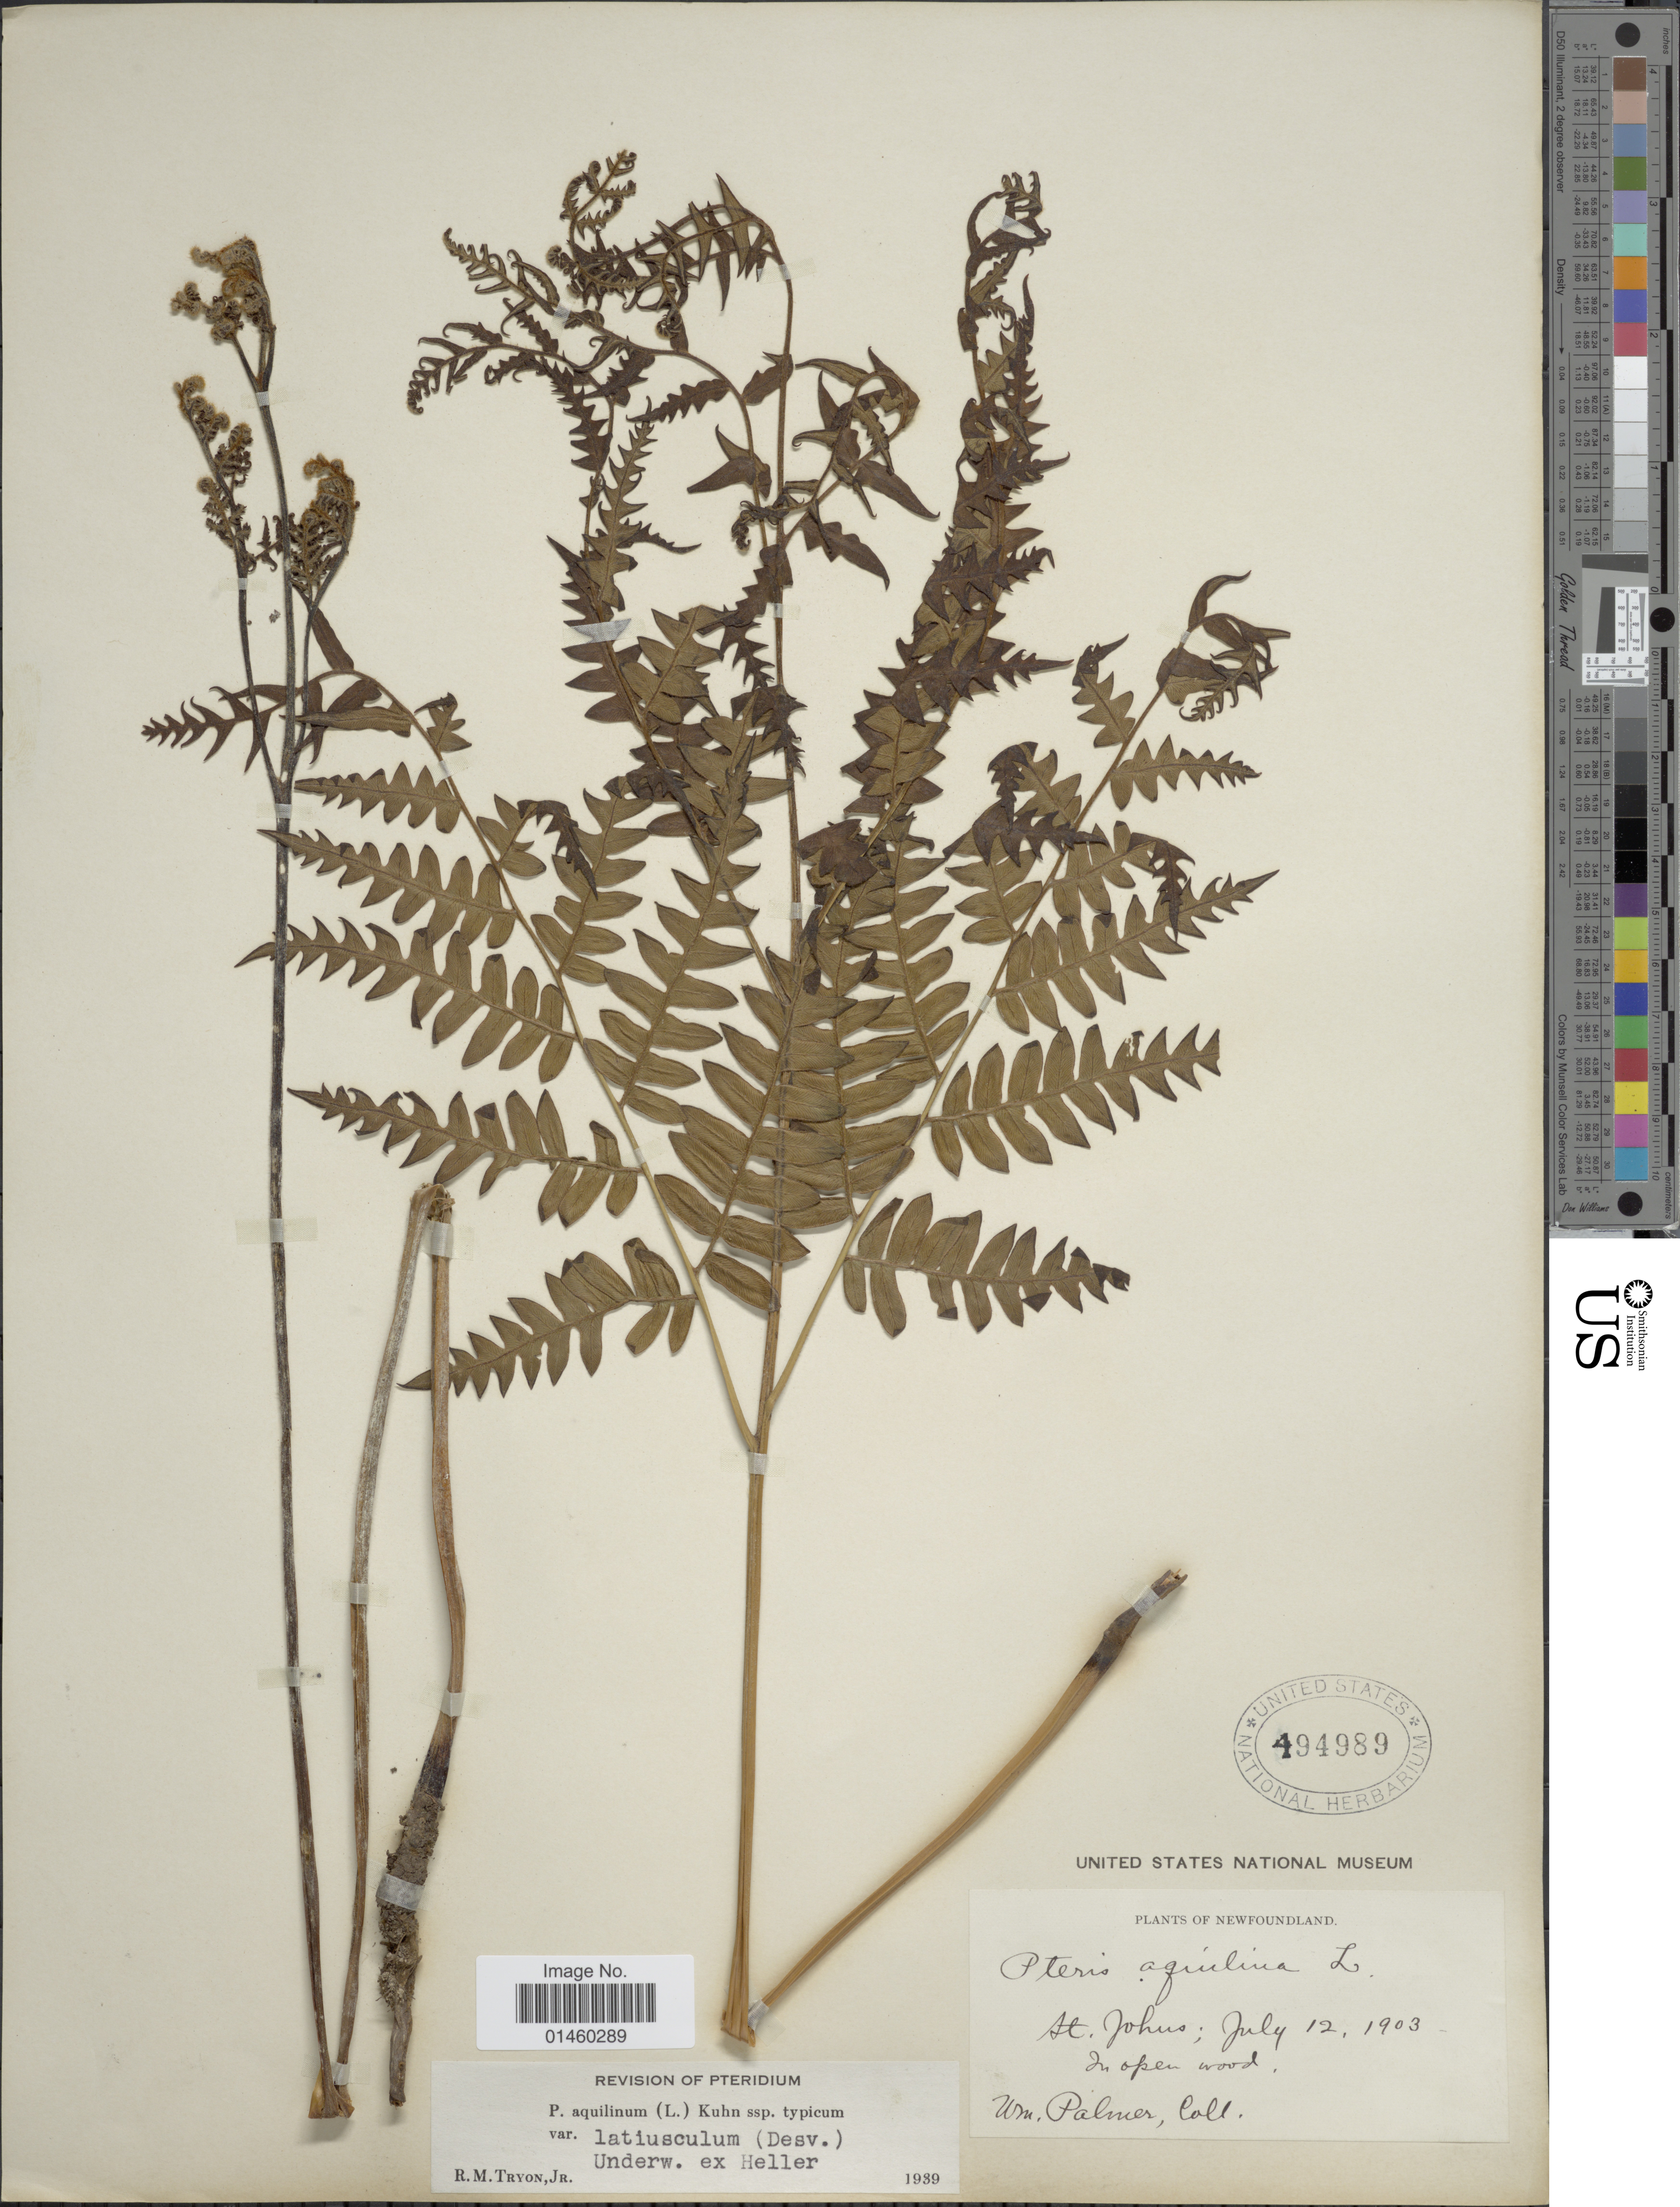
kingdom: Plantae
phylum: Tracheophyta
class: Polypodiopsida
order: Polypodiales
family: Dennstaedtiaceae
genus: Pteridium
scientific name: Pteridium aquilinum var. latiusculum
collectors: W. Palmer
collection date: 1903-07-12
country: Canada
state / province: Newfoundland and Labrador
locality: St. Johns.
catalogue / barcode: US 494989